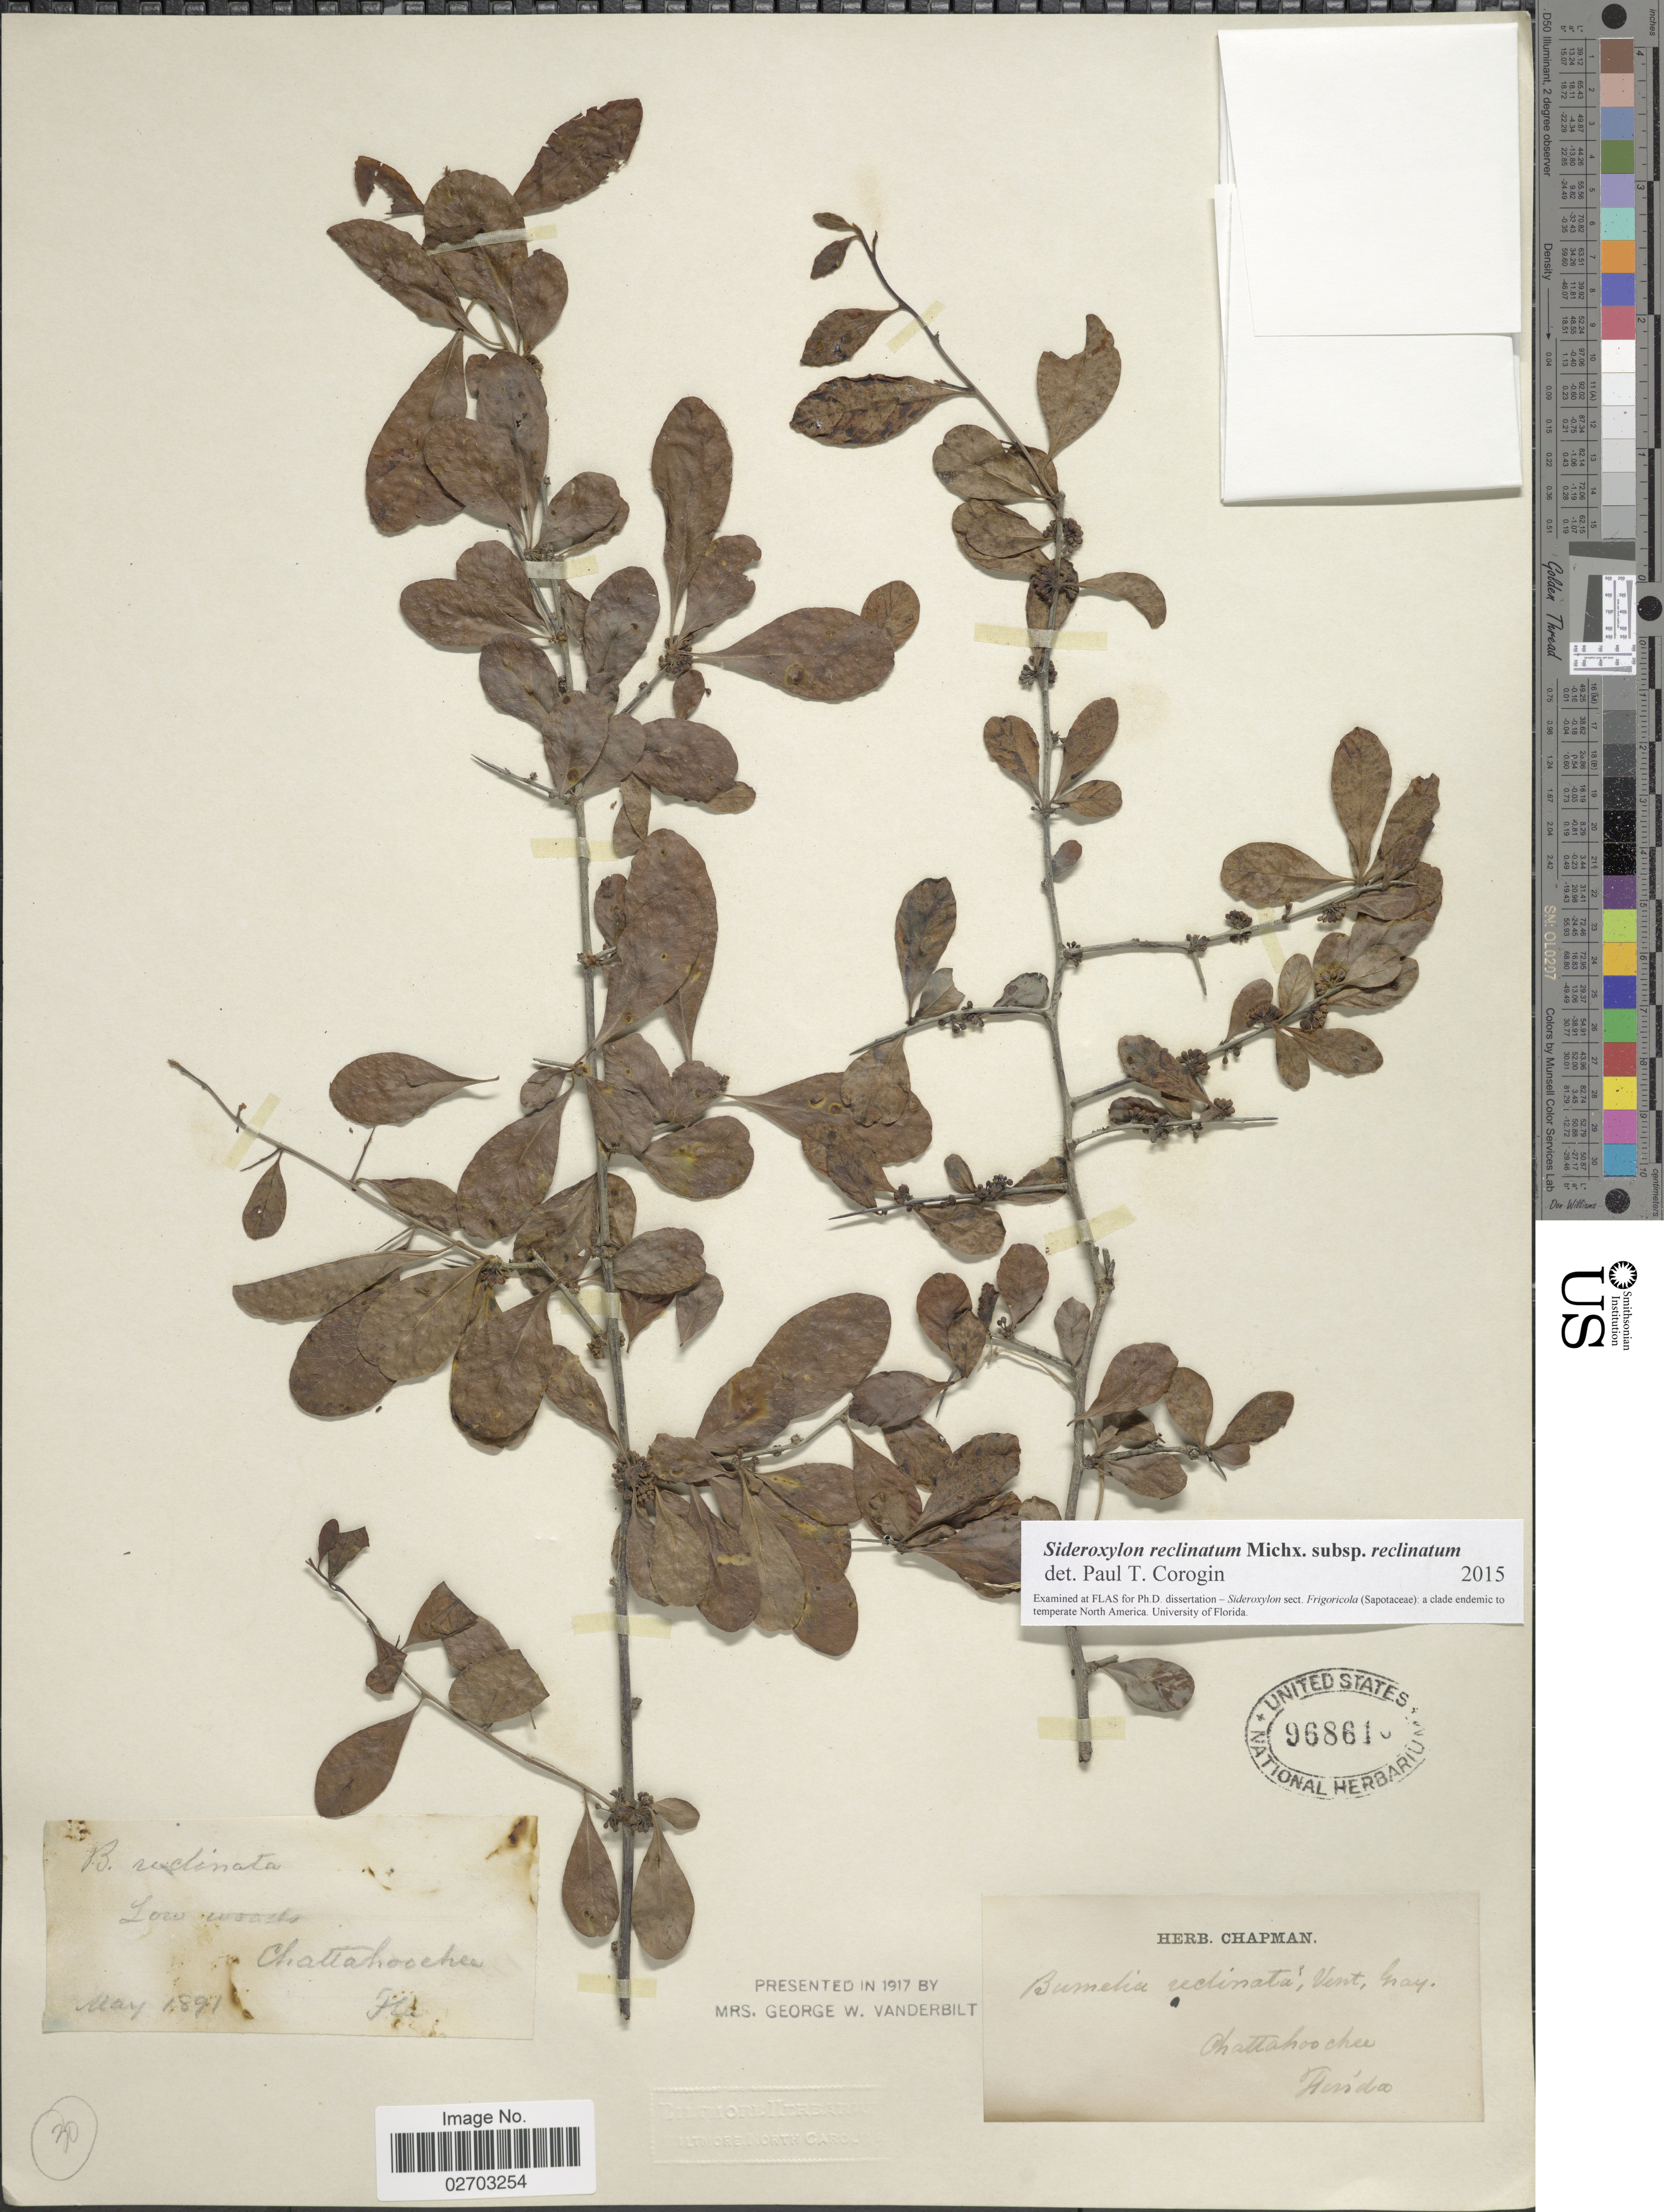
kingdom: Plantae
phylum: Tracheophyta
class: Magnoliopsida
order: Ericales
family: Sapotaceae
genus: Sideroxylon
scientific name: Sideroxylon reclinatum Michx. subsp. reclinatum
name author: Michx.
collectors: ex herb. Chapman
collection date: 1891-05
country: United States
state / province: Florida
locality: Chattahoochee